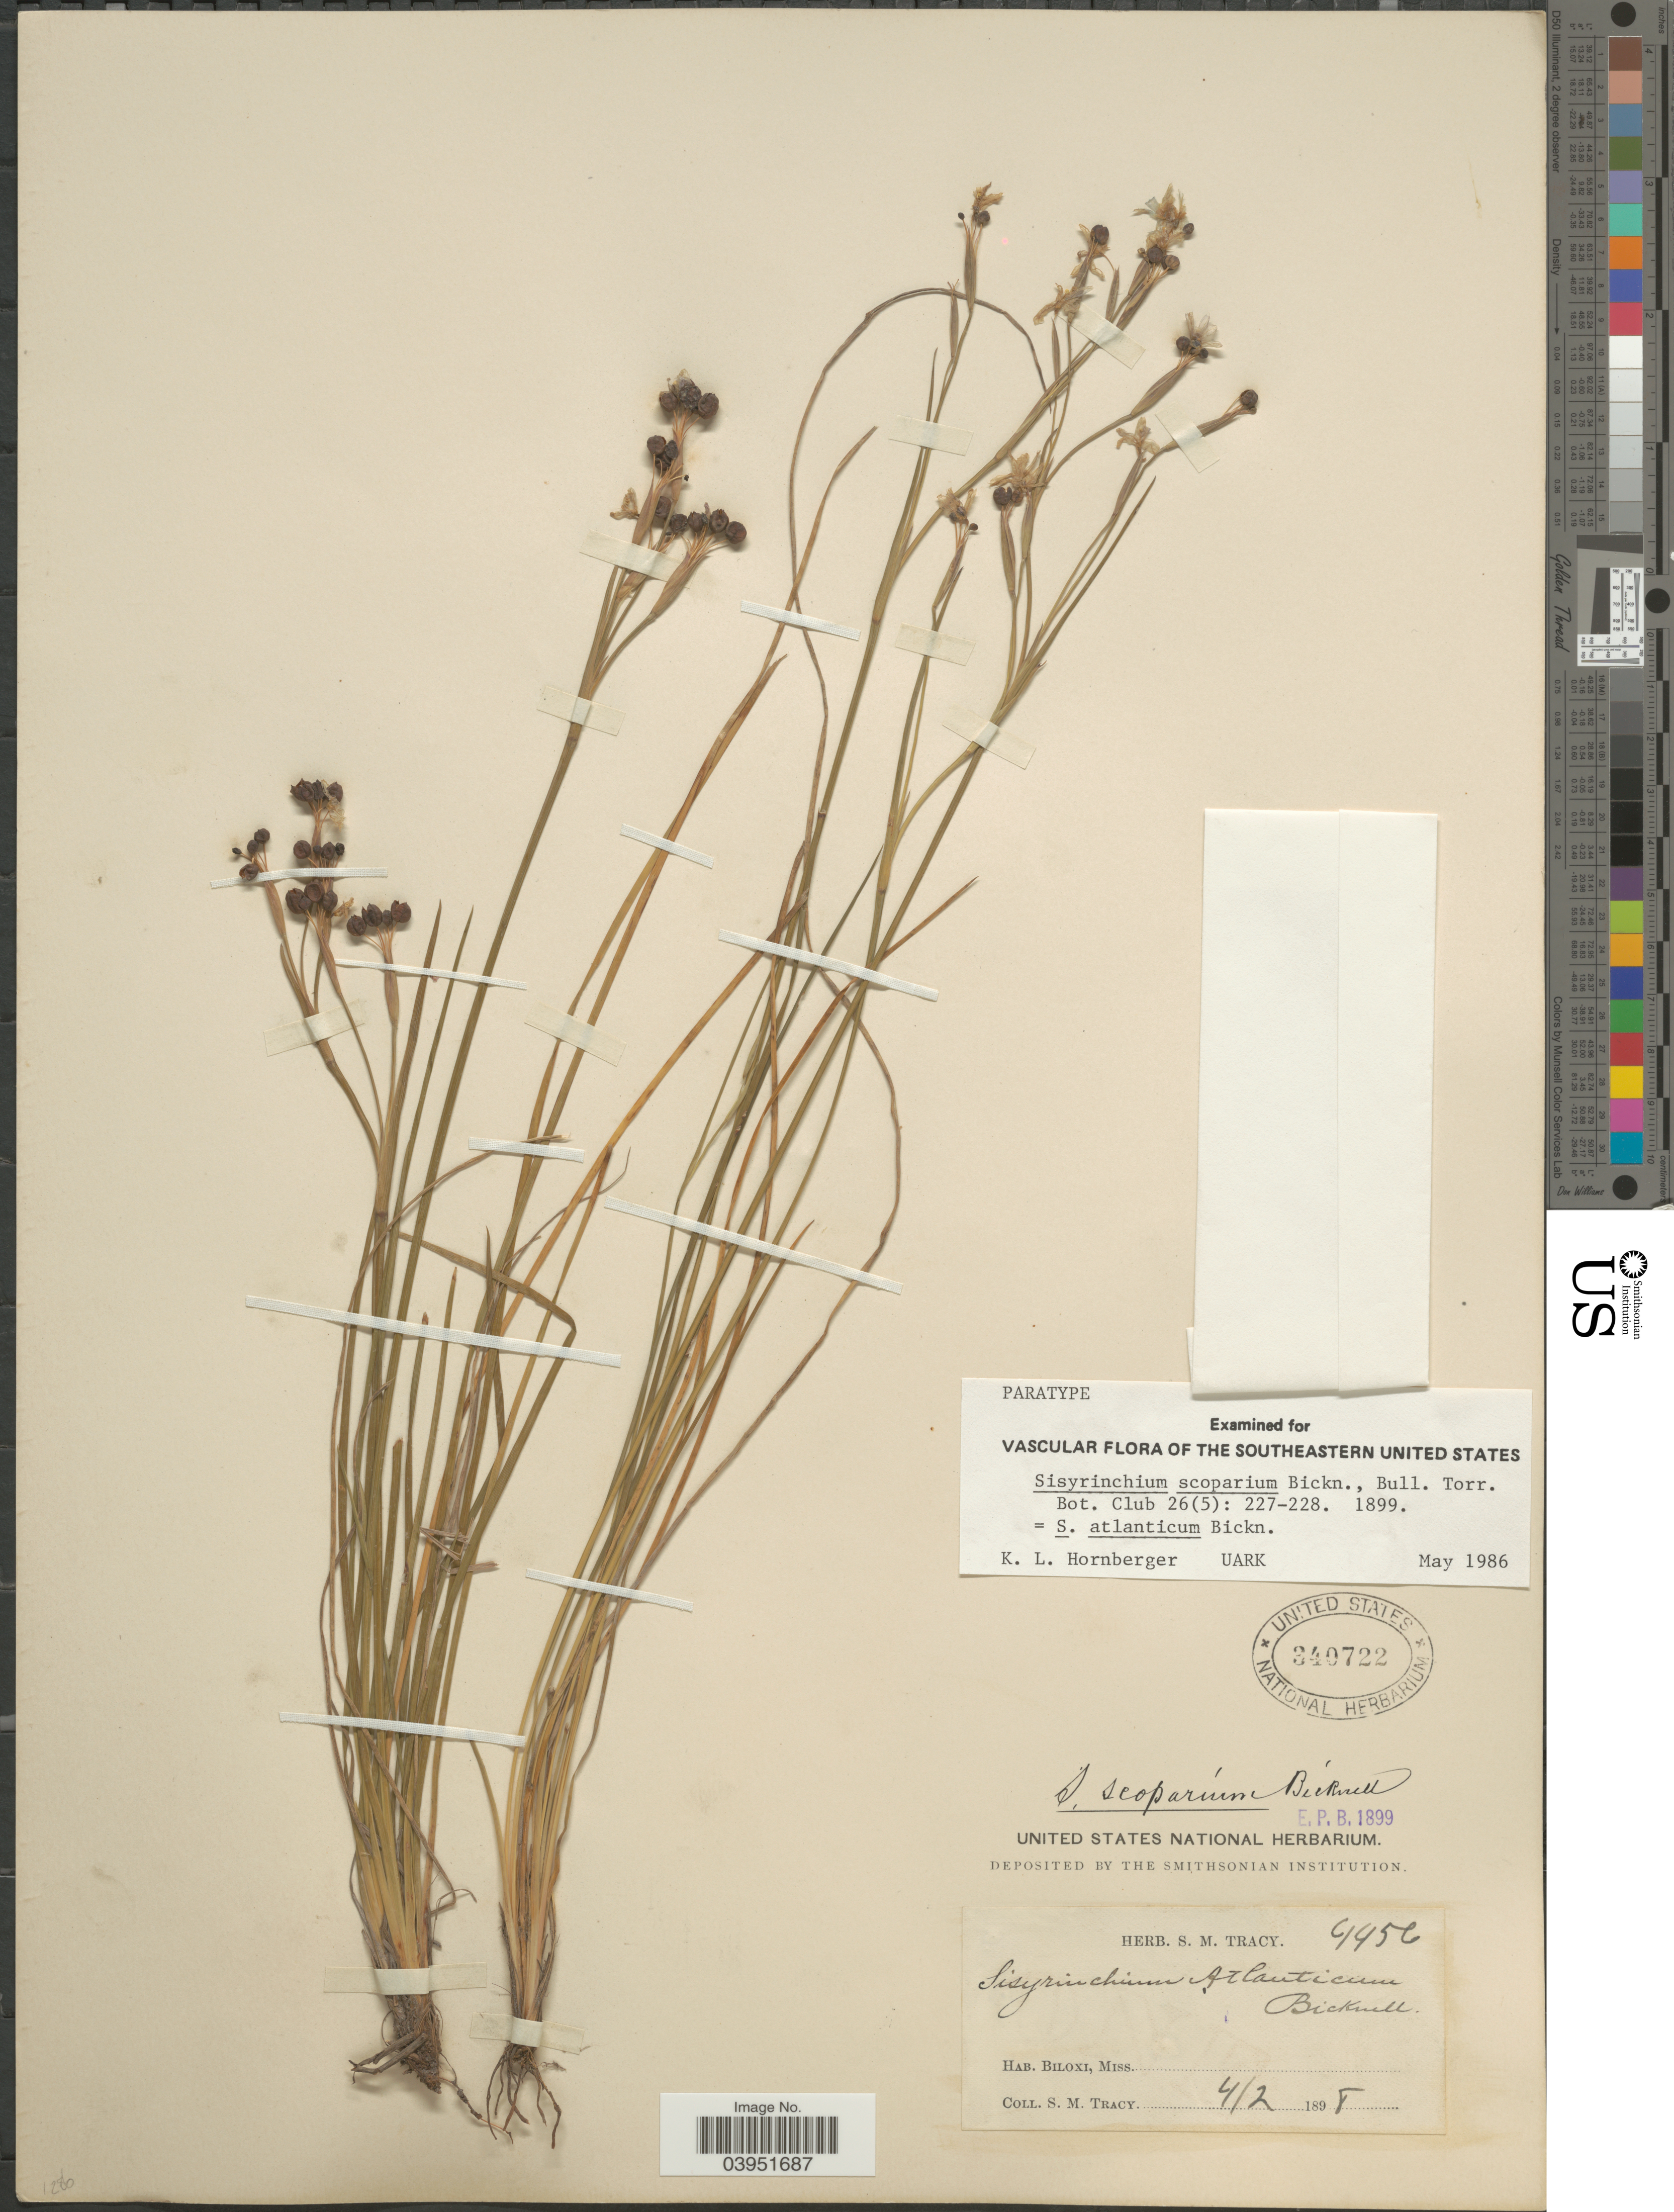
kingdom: Plantae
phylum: Tracheophyta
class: Liliopsida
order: Asparagales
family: Iridaceae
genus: Sisyrinchium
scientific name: Sisyrinchium scoparium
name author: E.P. Bicknell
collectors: S. M. Tracy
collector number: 4456*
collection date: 1898-04-02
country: United States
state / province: Mississippi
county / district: Harrison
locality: Biloxi.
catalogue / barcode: US 340722